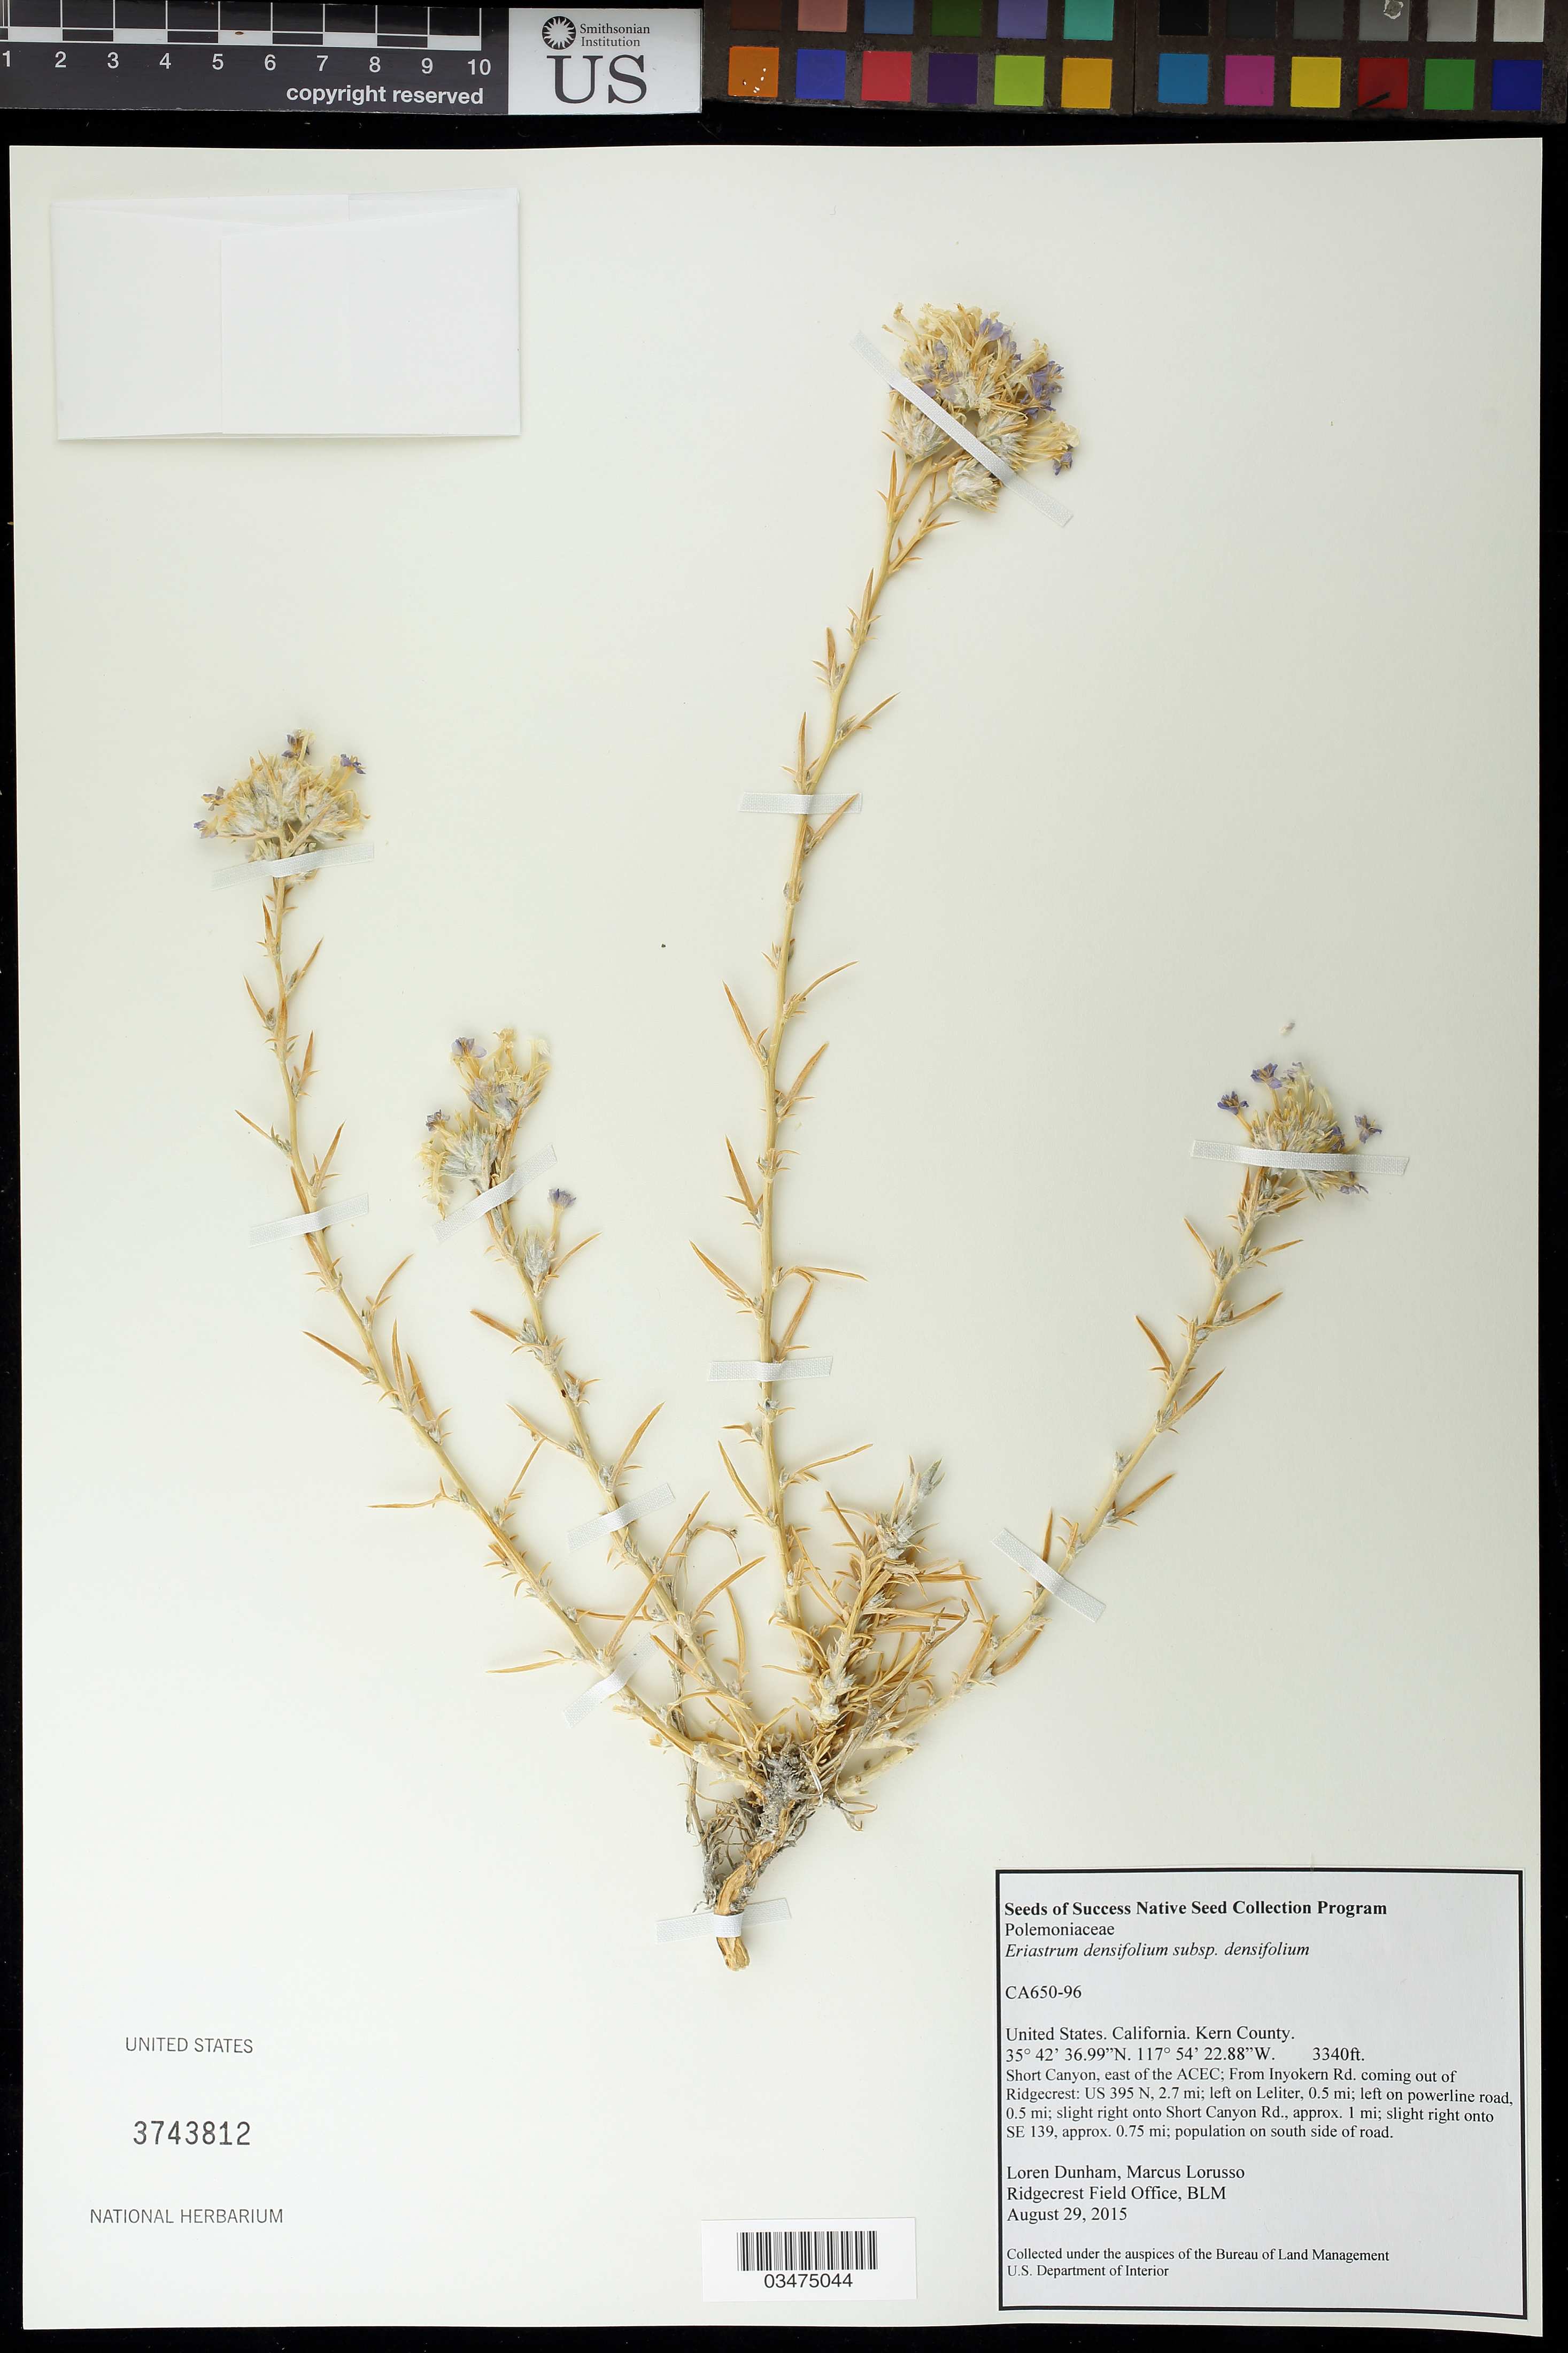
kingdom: Plantae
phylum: Tracheophyta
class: Magnoliopsida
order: Ericales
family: Polemoniaceae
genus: Eriastrum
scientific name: Eriastrum densifolium subsp. densifolium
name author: (Benth.) H. Mason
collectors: L. Dunham & M. Lorusso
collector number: CA650-094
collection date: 2015-08-29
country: United States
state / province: California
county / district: Kern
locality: Short Canyon, E of the ACEC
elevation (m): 1018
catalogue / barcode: US 3743812